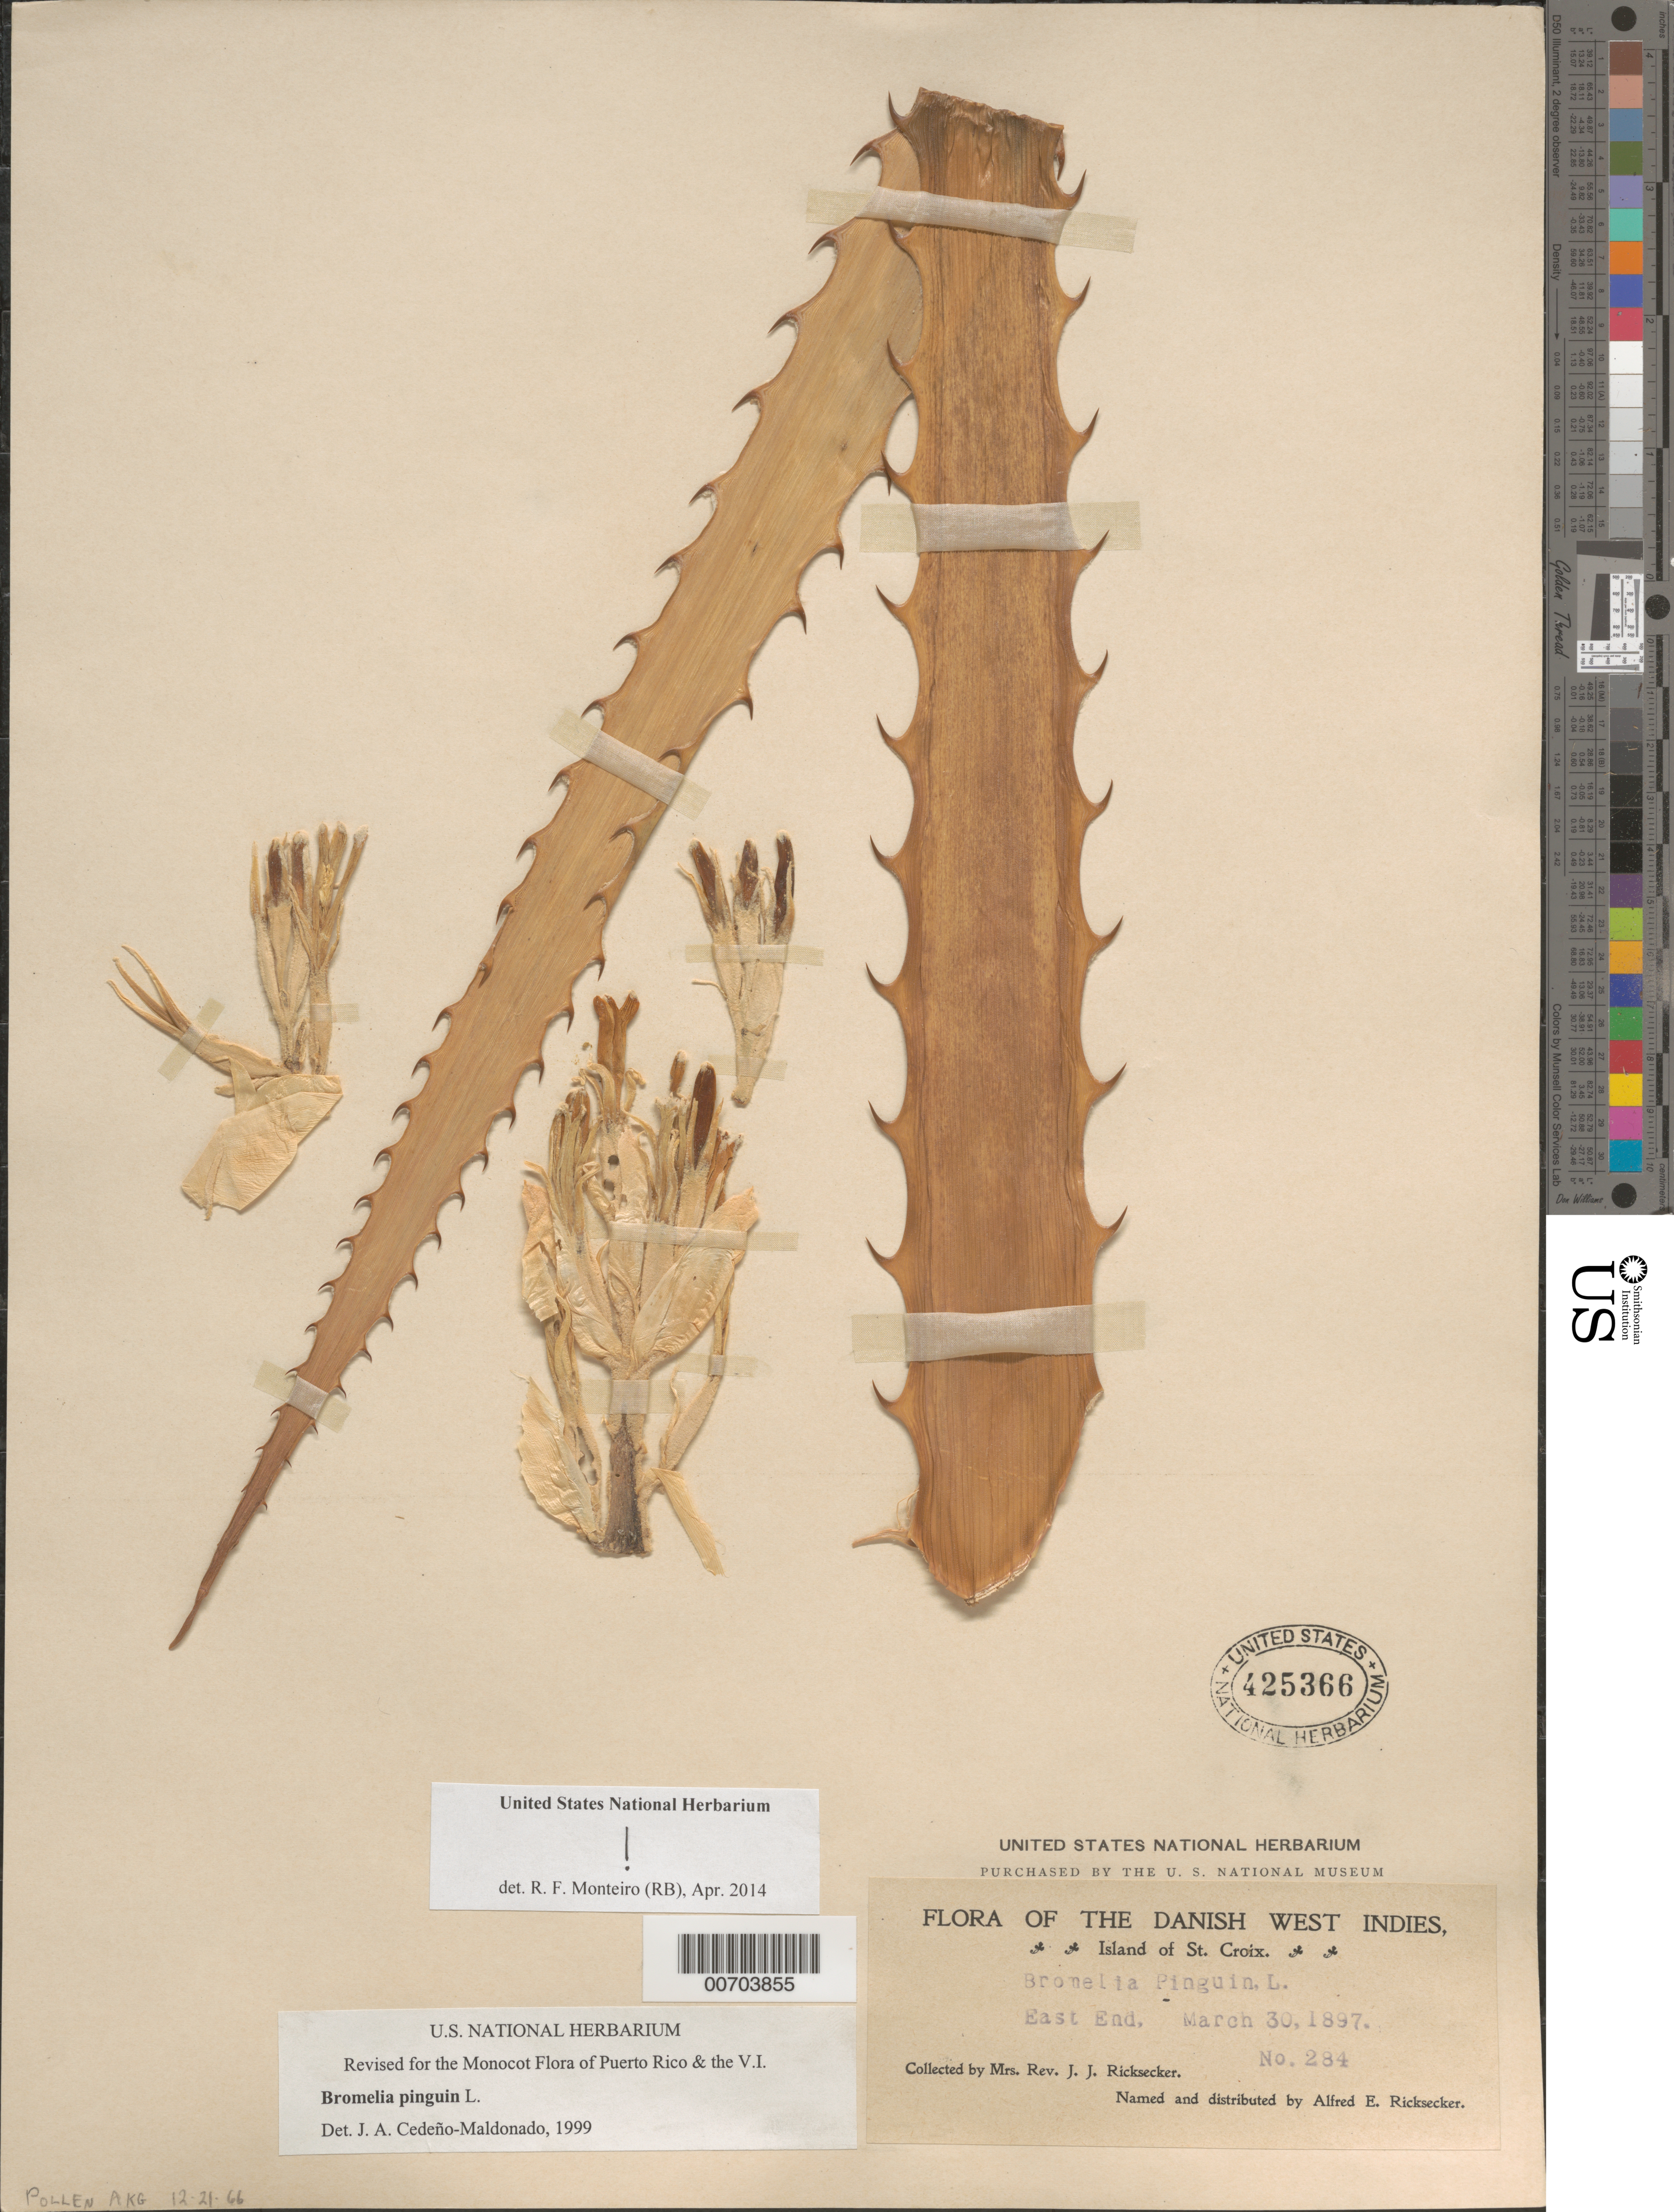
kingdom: Plantae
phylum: Tracheophyta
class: Liliopsida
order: Poales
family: Bromeliaceae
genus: Bromelia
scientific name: Bromelia pinguin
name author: L.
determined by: Cedeño-Maldonado, J. A.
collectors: A. E. Ricksecker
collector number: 284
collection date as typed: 30 Mar 1897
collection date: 1897-03-30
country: U.S. Virgin Islands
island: St. Croix Island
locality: East End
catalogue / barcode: US 425366